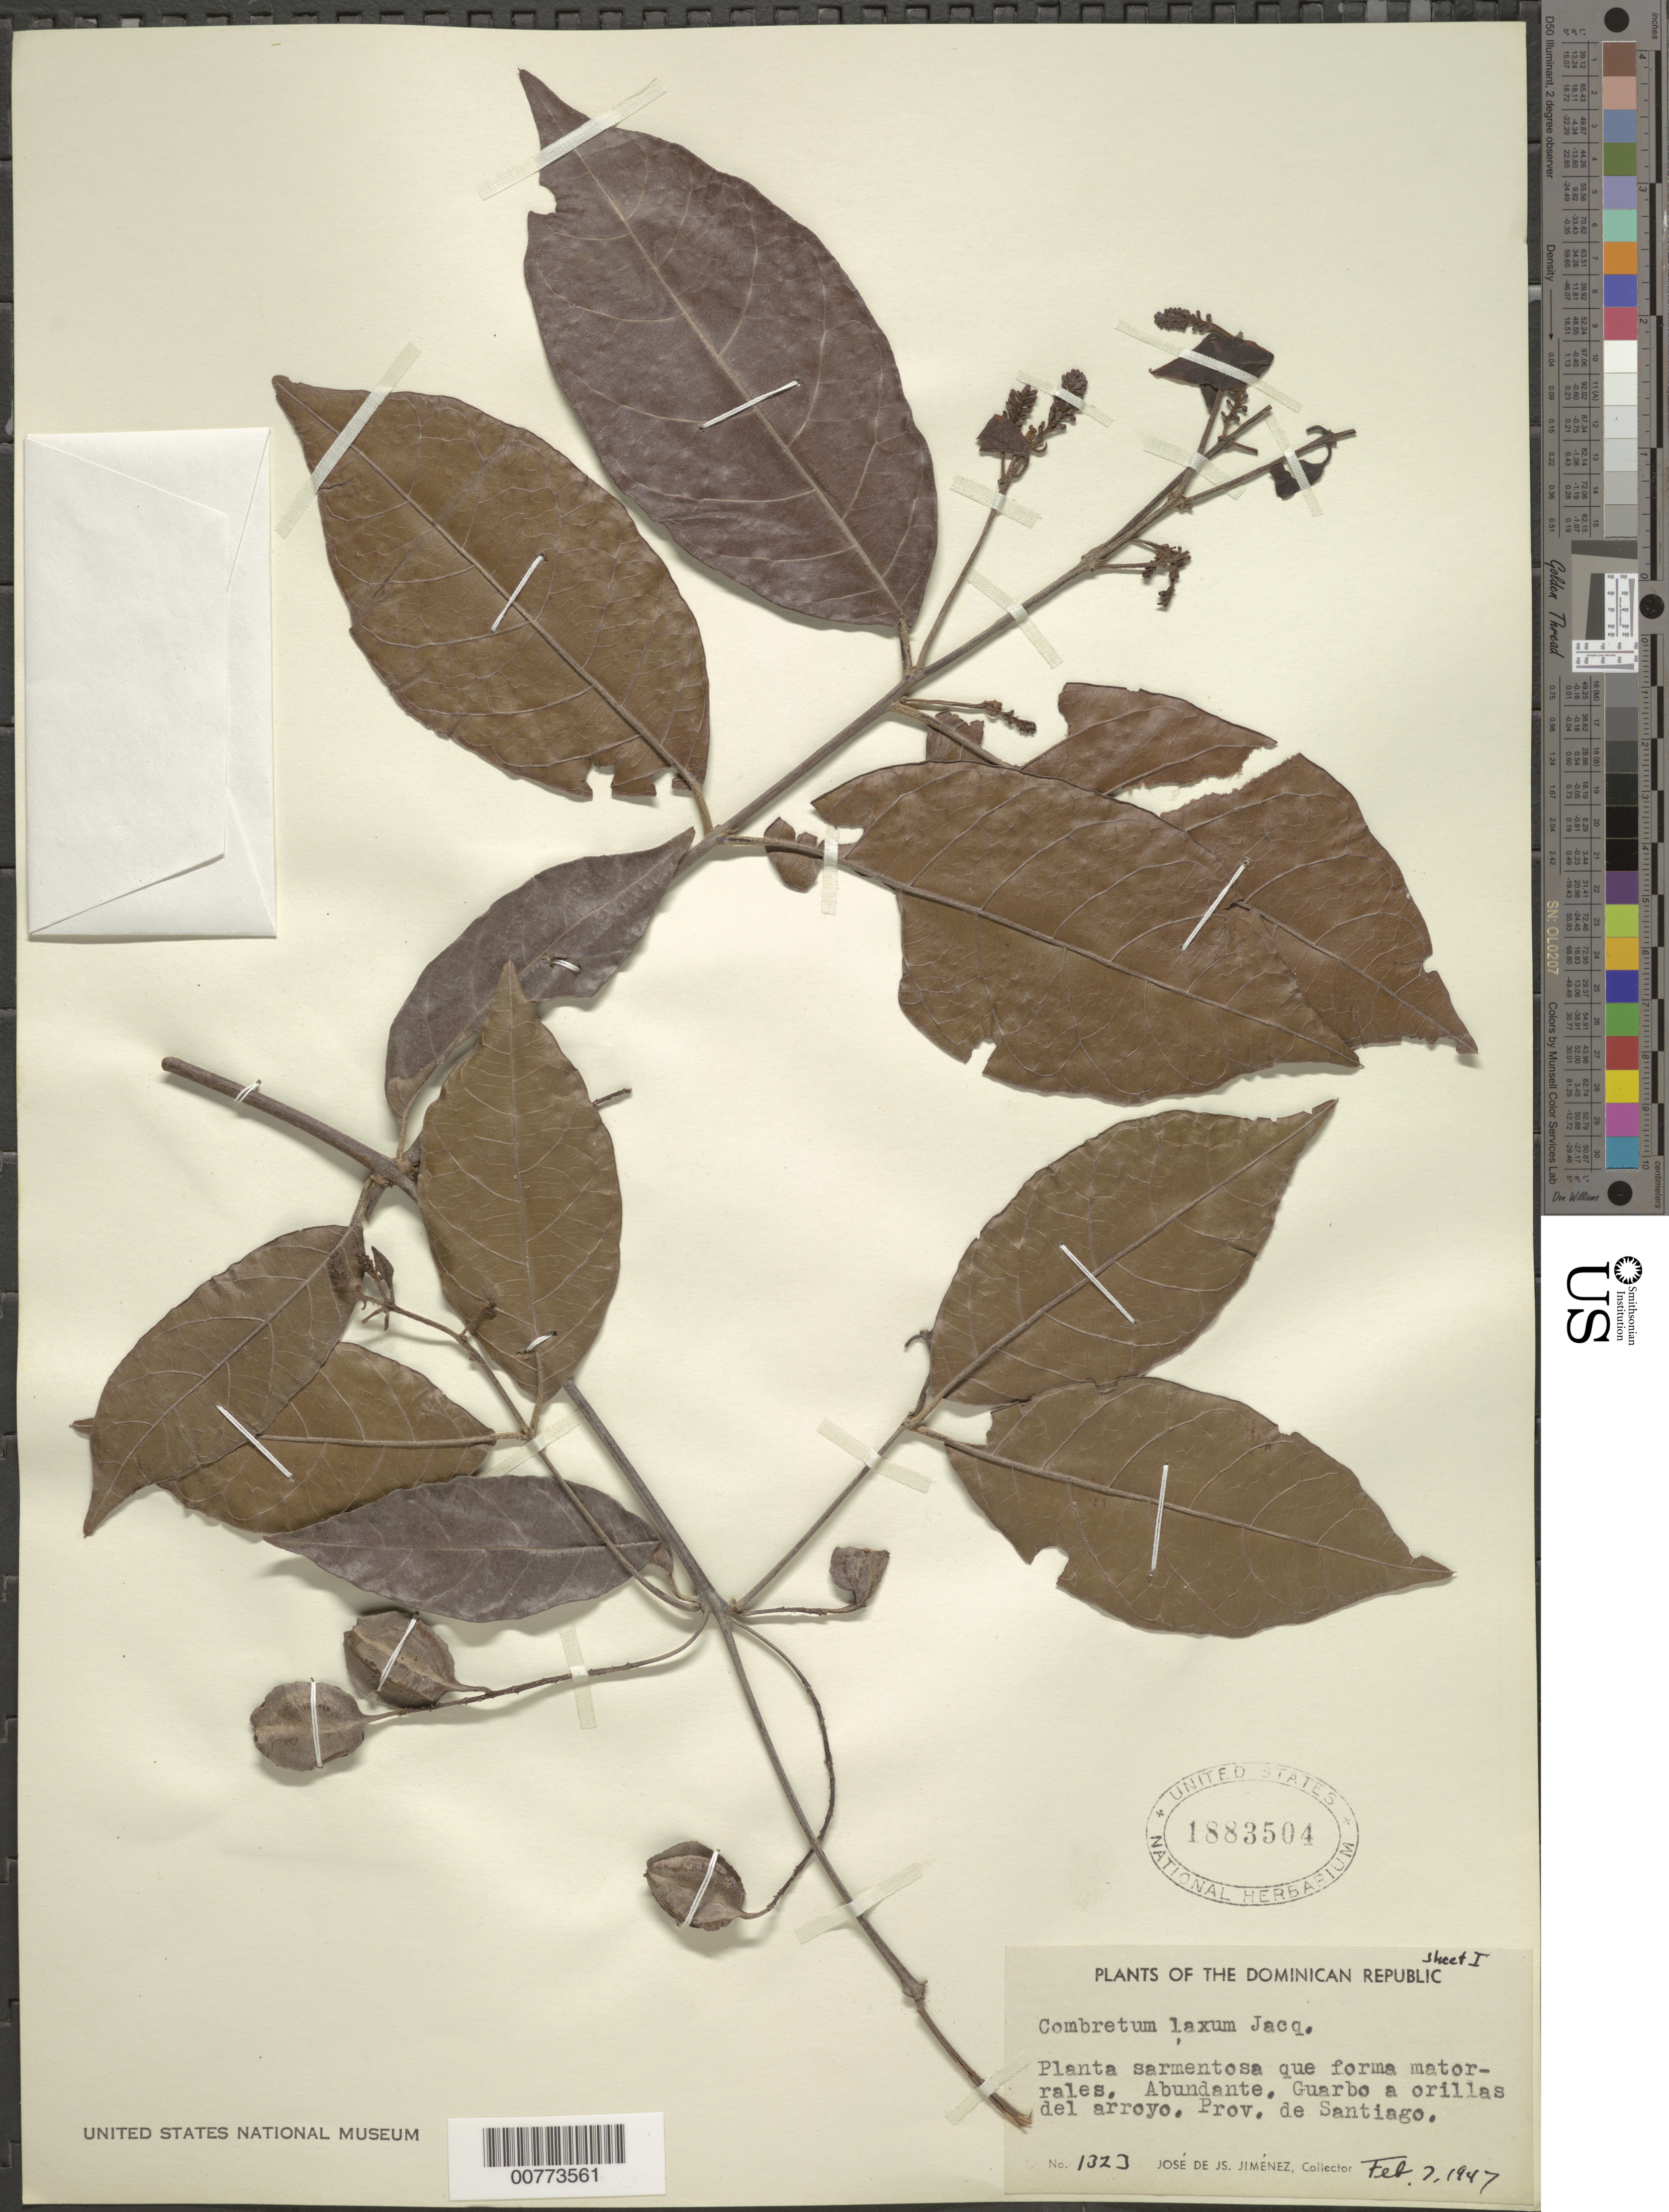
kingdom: Plantae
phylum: Tracheophyta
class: Magnoliopsida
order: Myrtales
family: Combretaceae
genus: Combretum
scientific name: Combretum laxum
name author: Jacq.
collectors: J. J. Jiménez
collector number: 1323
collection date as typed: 07 Feb 1947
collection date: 1947-02-07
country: Dominican Republic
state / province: Santiago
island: Hispaniola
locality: Gurabo.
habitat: Banks of stream.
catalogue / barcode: US 1883504